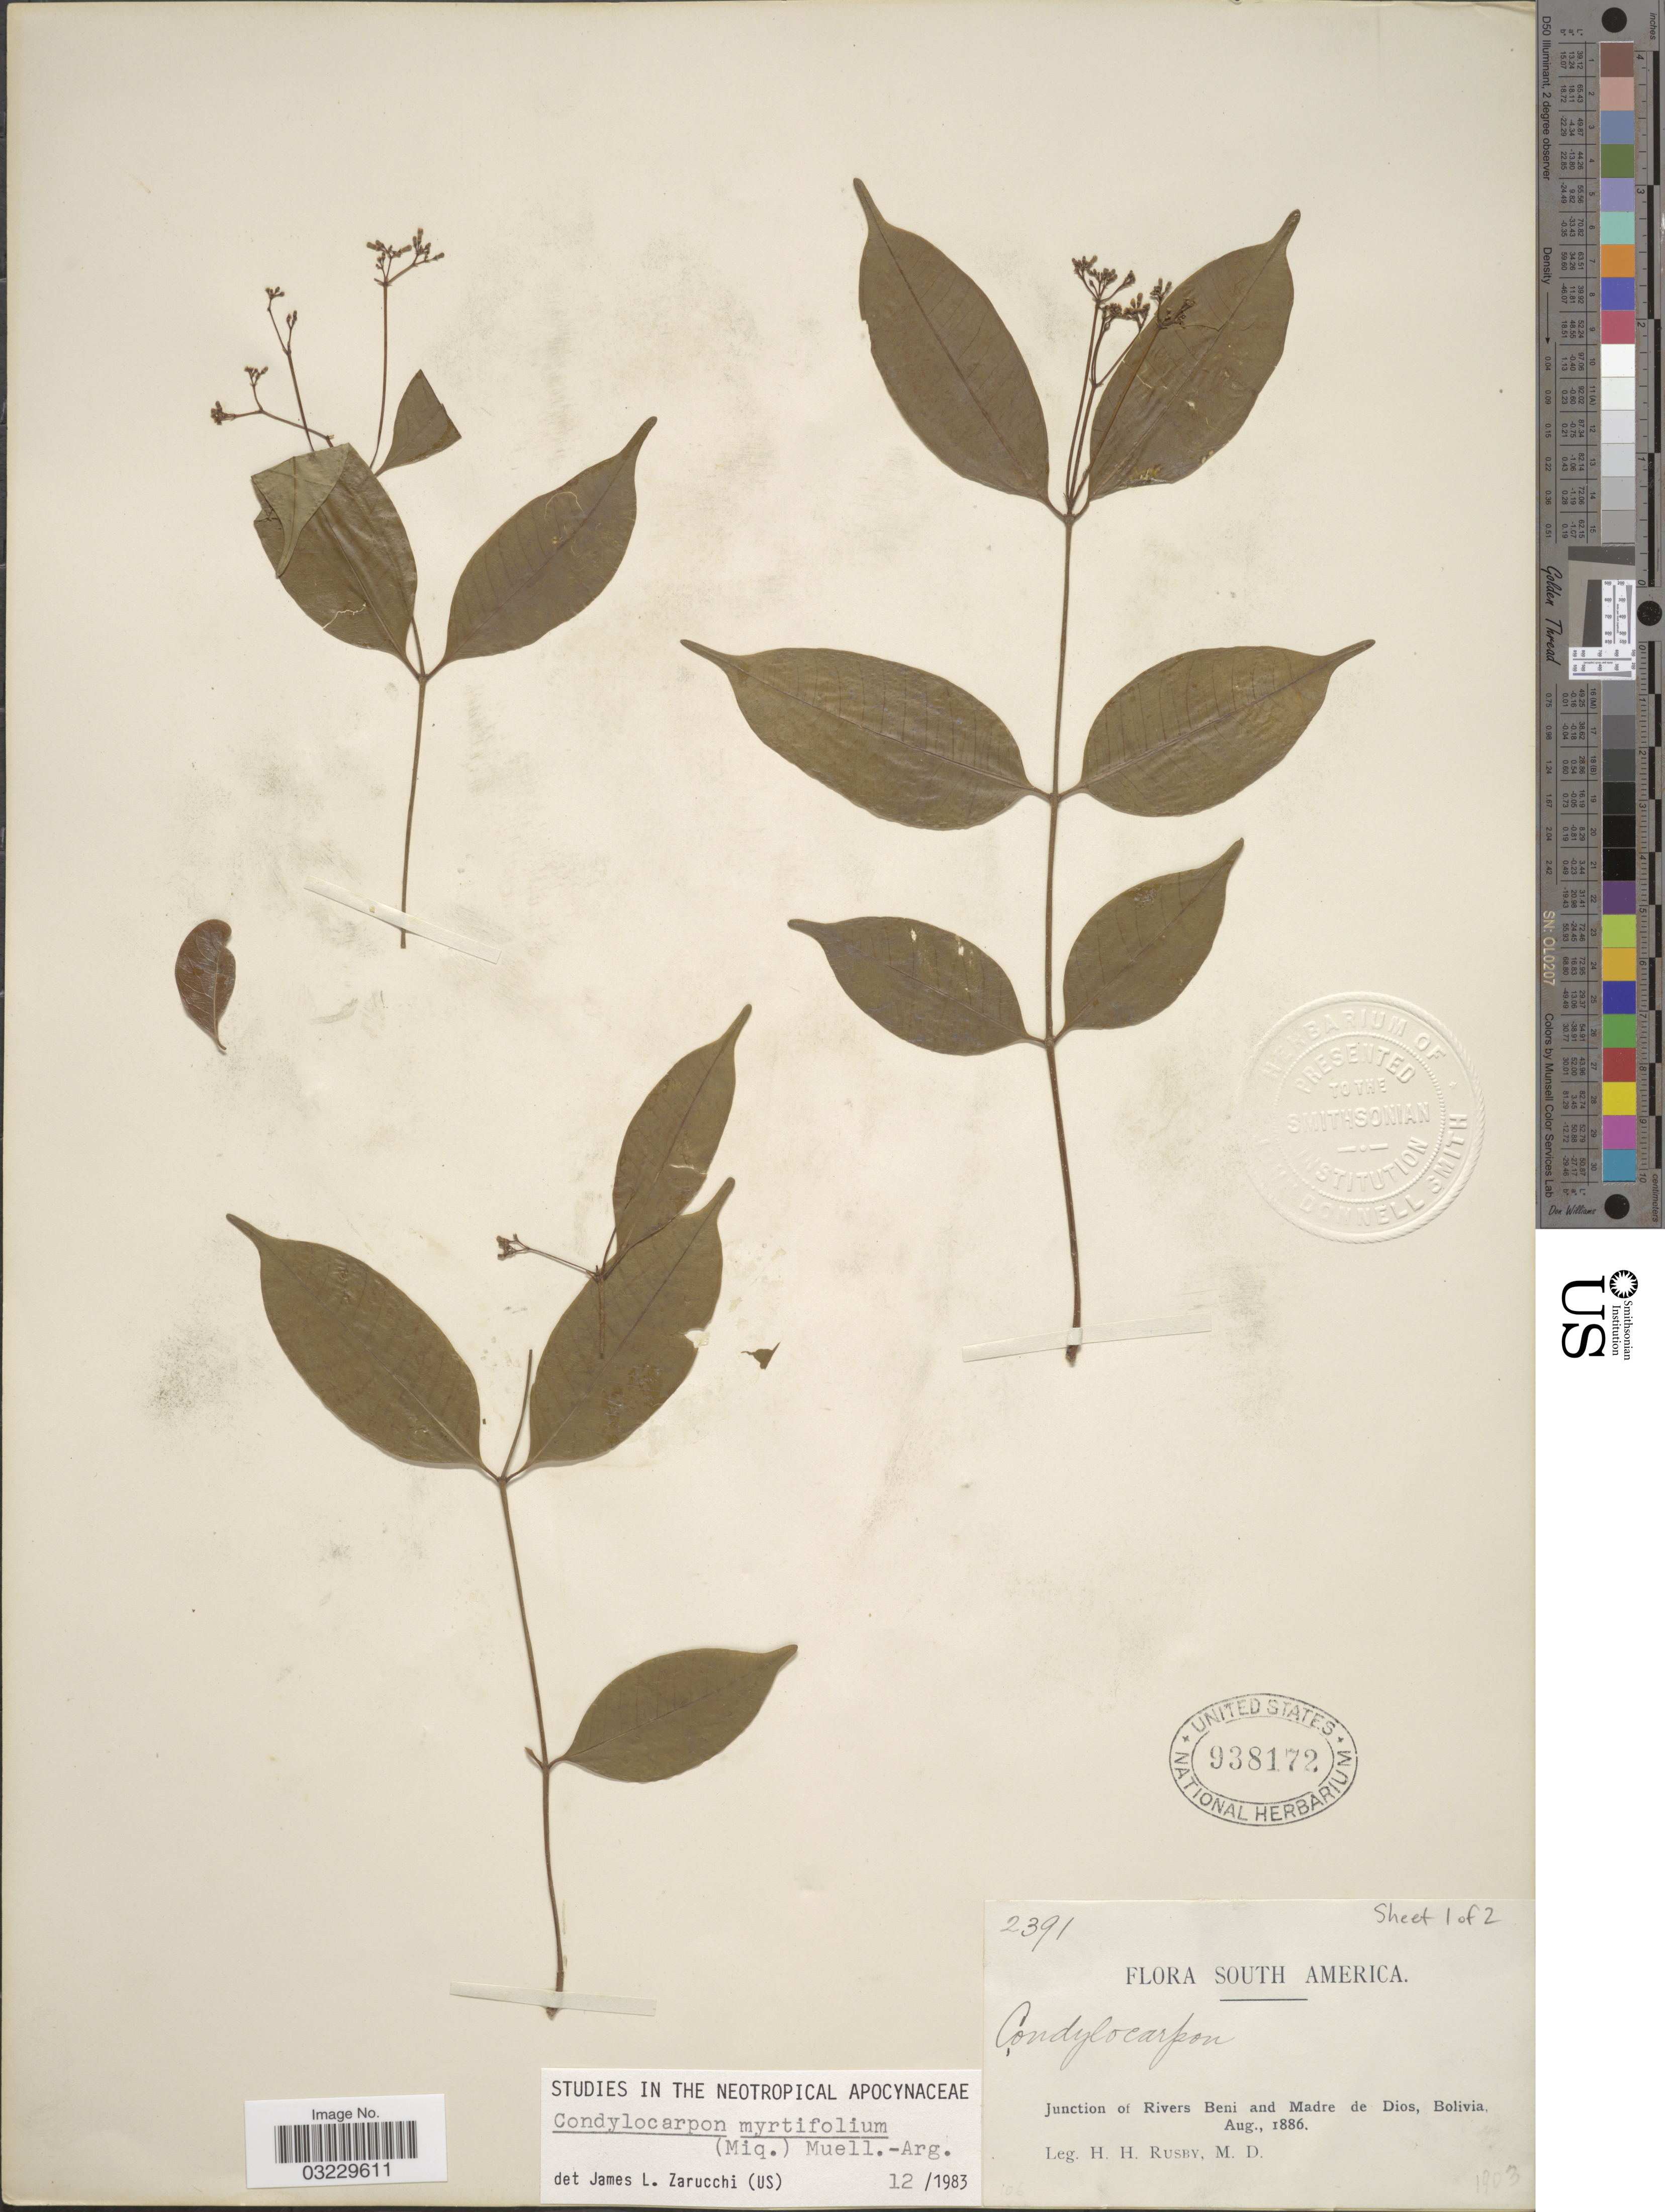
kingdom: Plantae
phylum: Tracheophyta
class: Magnoliopsida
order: Gentianales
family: Apocynaceae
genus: Condylocarpon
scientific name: Condylocarpon myrtifolium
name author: (Miq.) Müll. Arg.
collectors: H. H. Rusby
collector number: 2391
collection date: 1886-08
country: Bolivia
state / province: Beni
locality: Junction of Rivers Beni and Madre de Dios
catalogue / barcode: US 938172